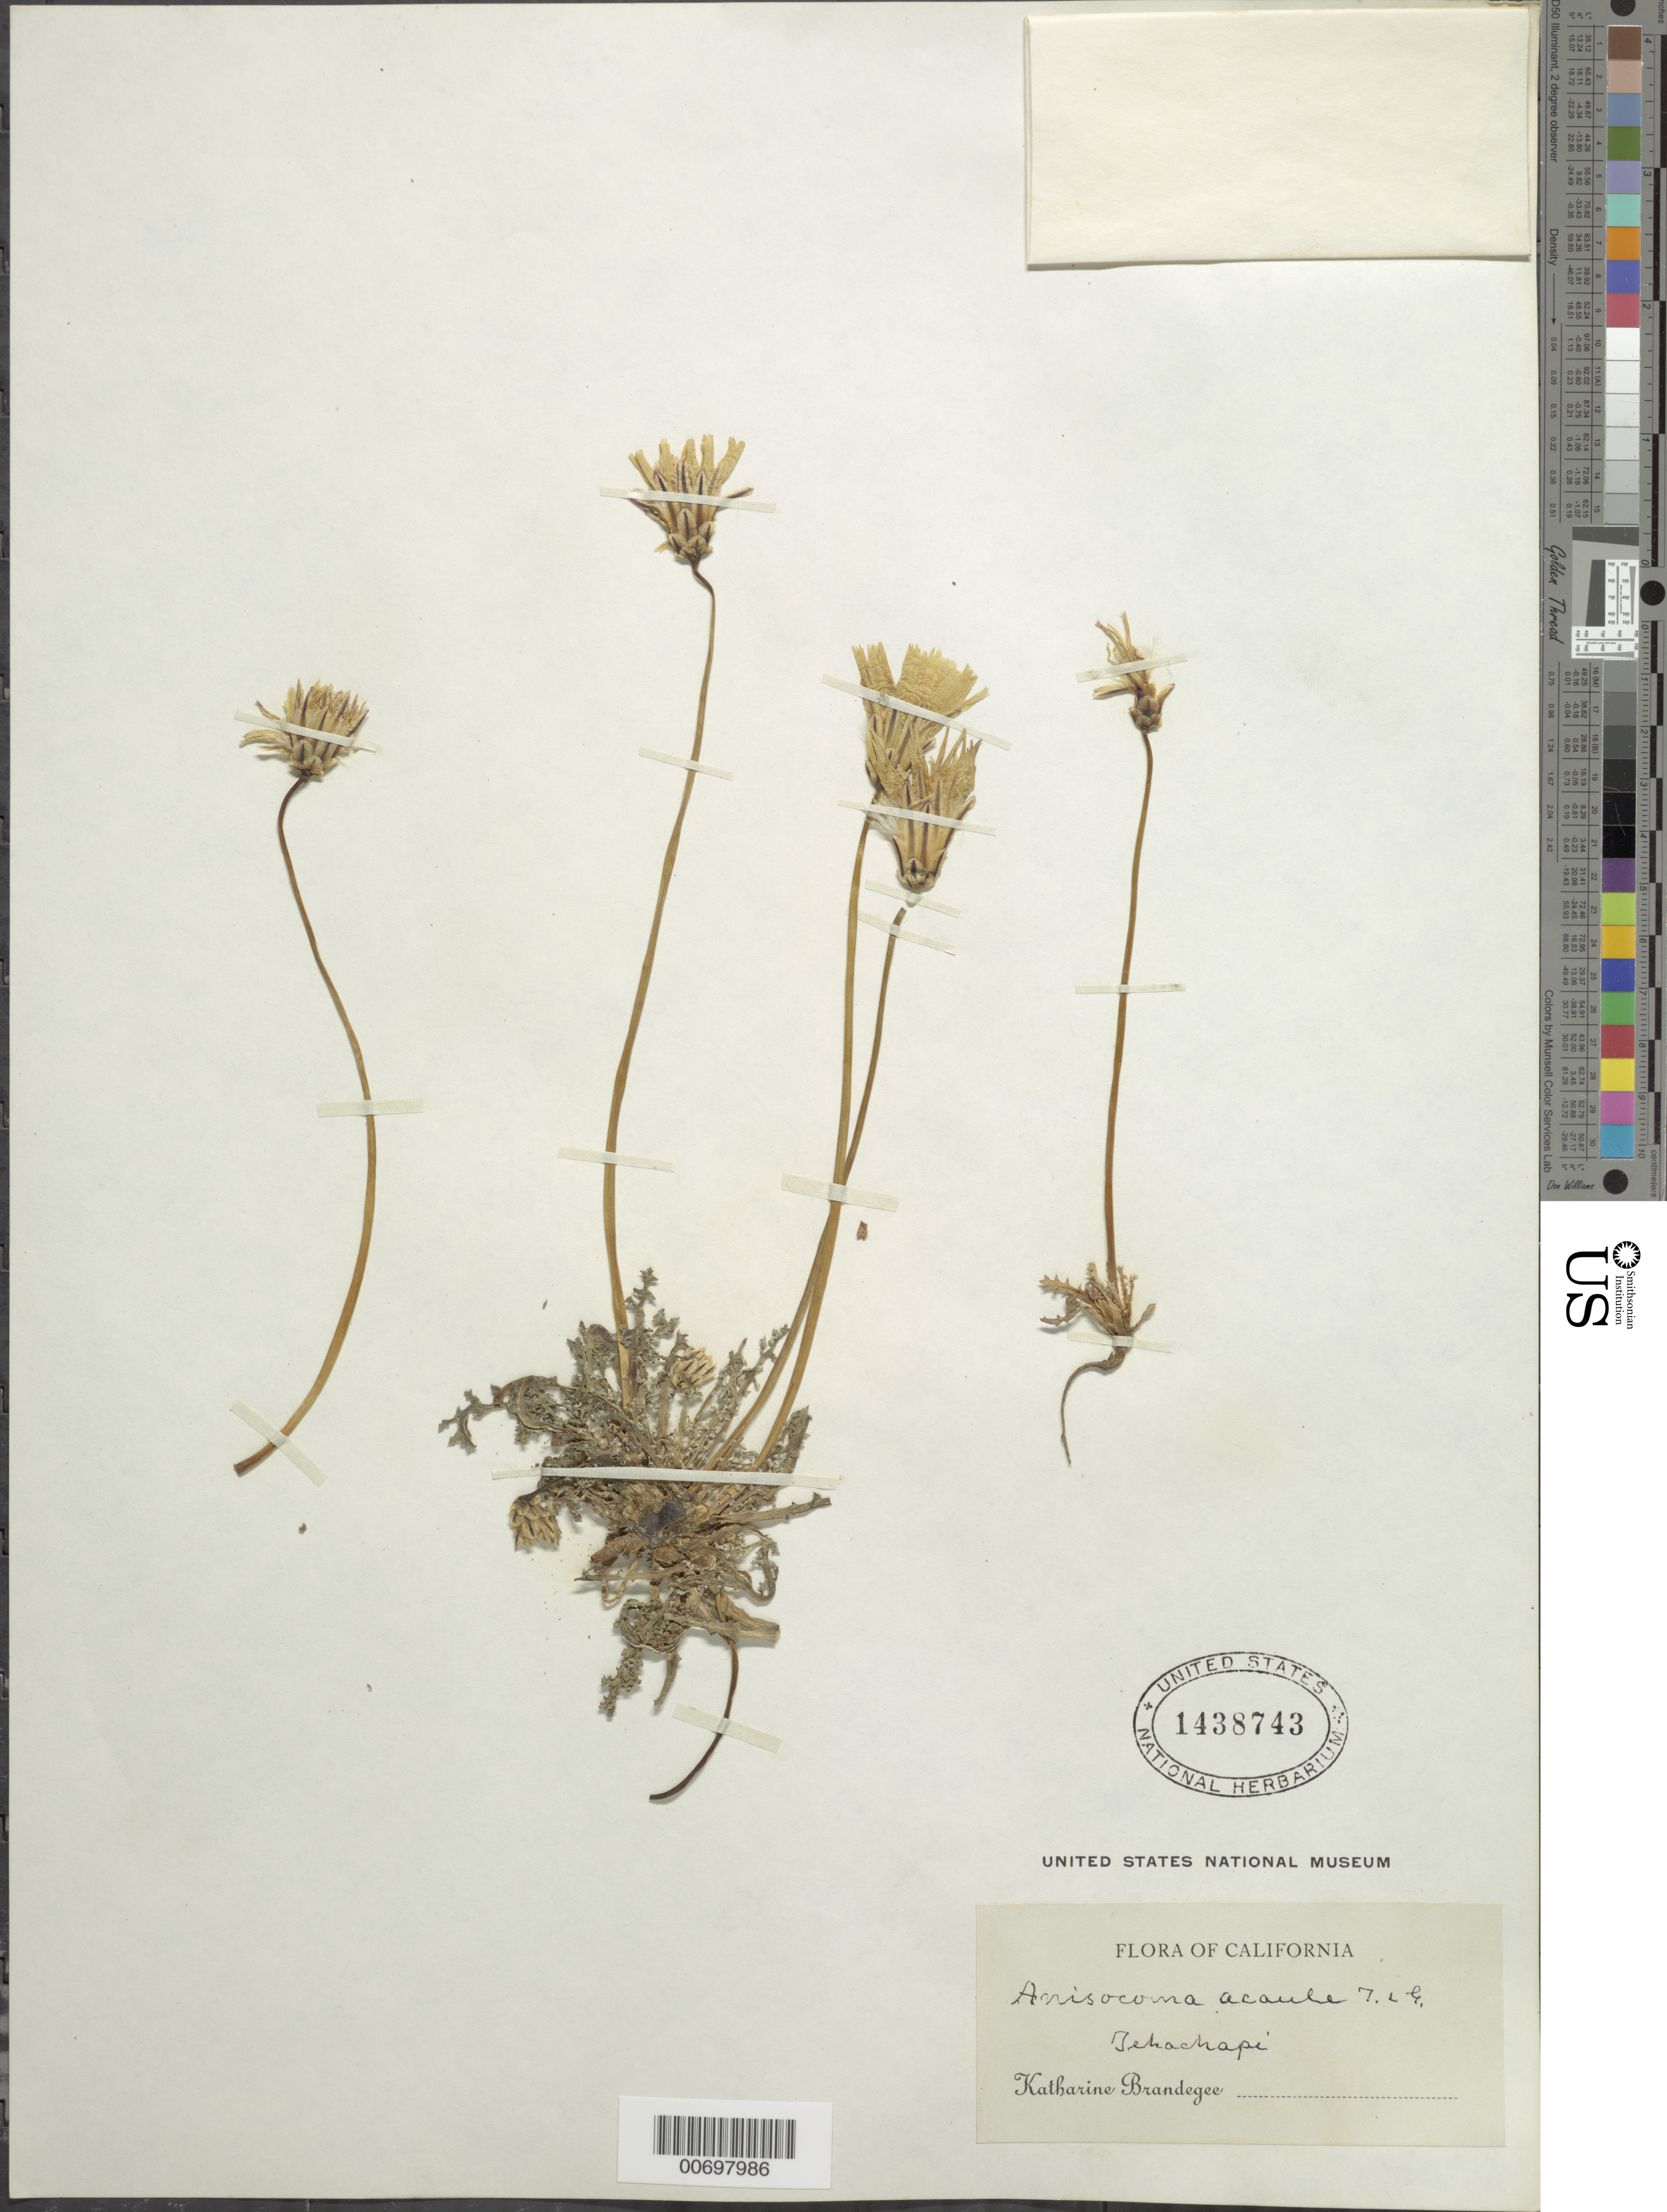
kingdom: Plantae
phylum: Tracheophyta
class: Magnoliopsida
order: Asterales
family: Asteraceae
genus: Anisocoma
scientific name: Anisocoma acaulis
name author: Torr. & A. Gray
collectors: M. K. Brandegee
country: United States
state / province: California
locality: Tehachape'.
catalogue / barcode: US 1438743